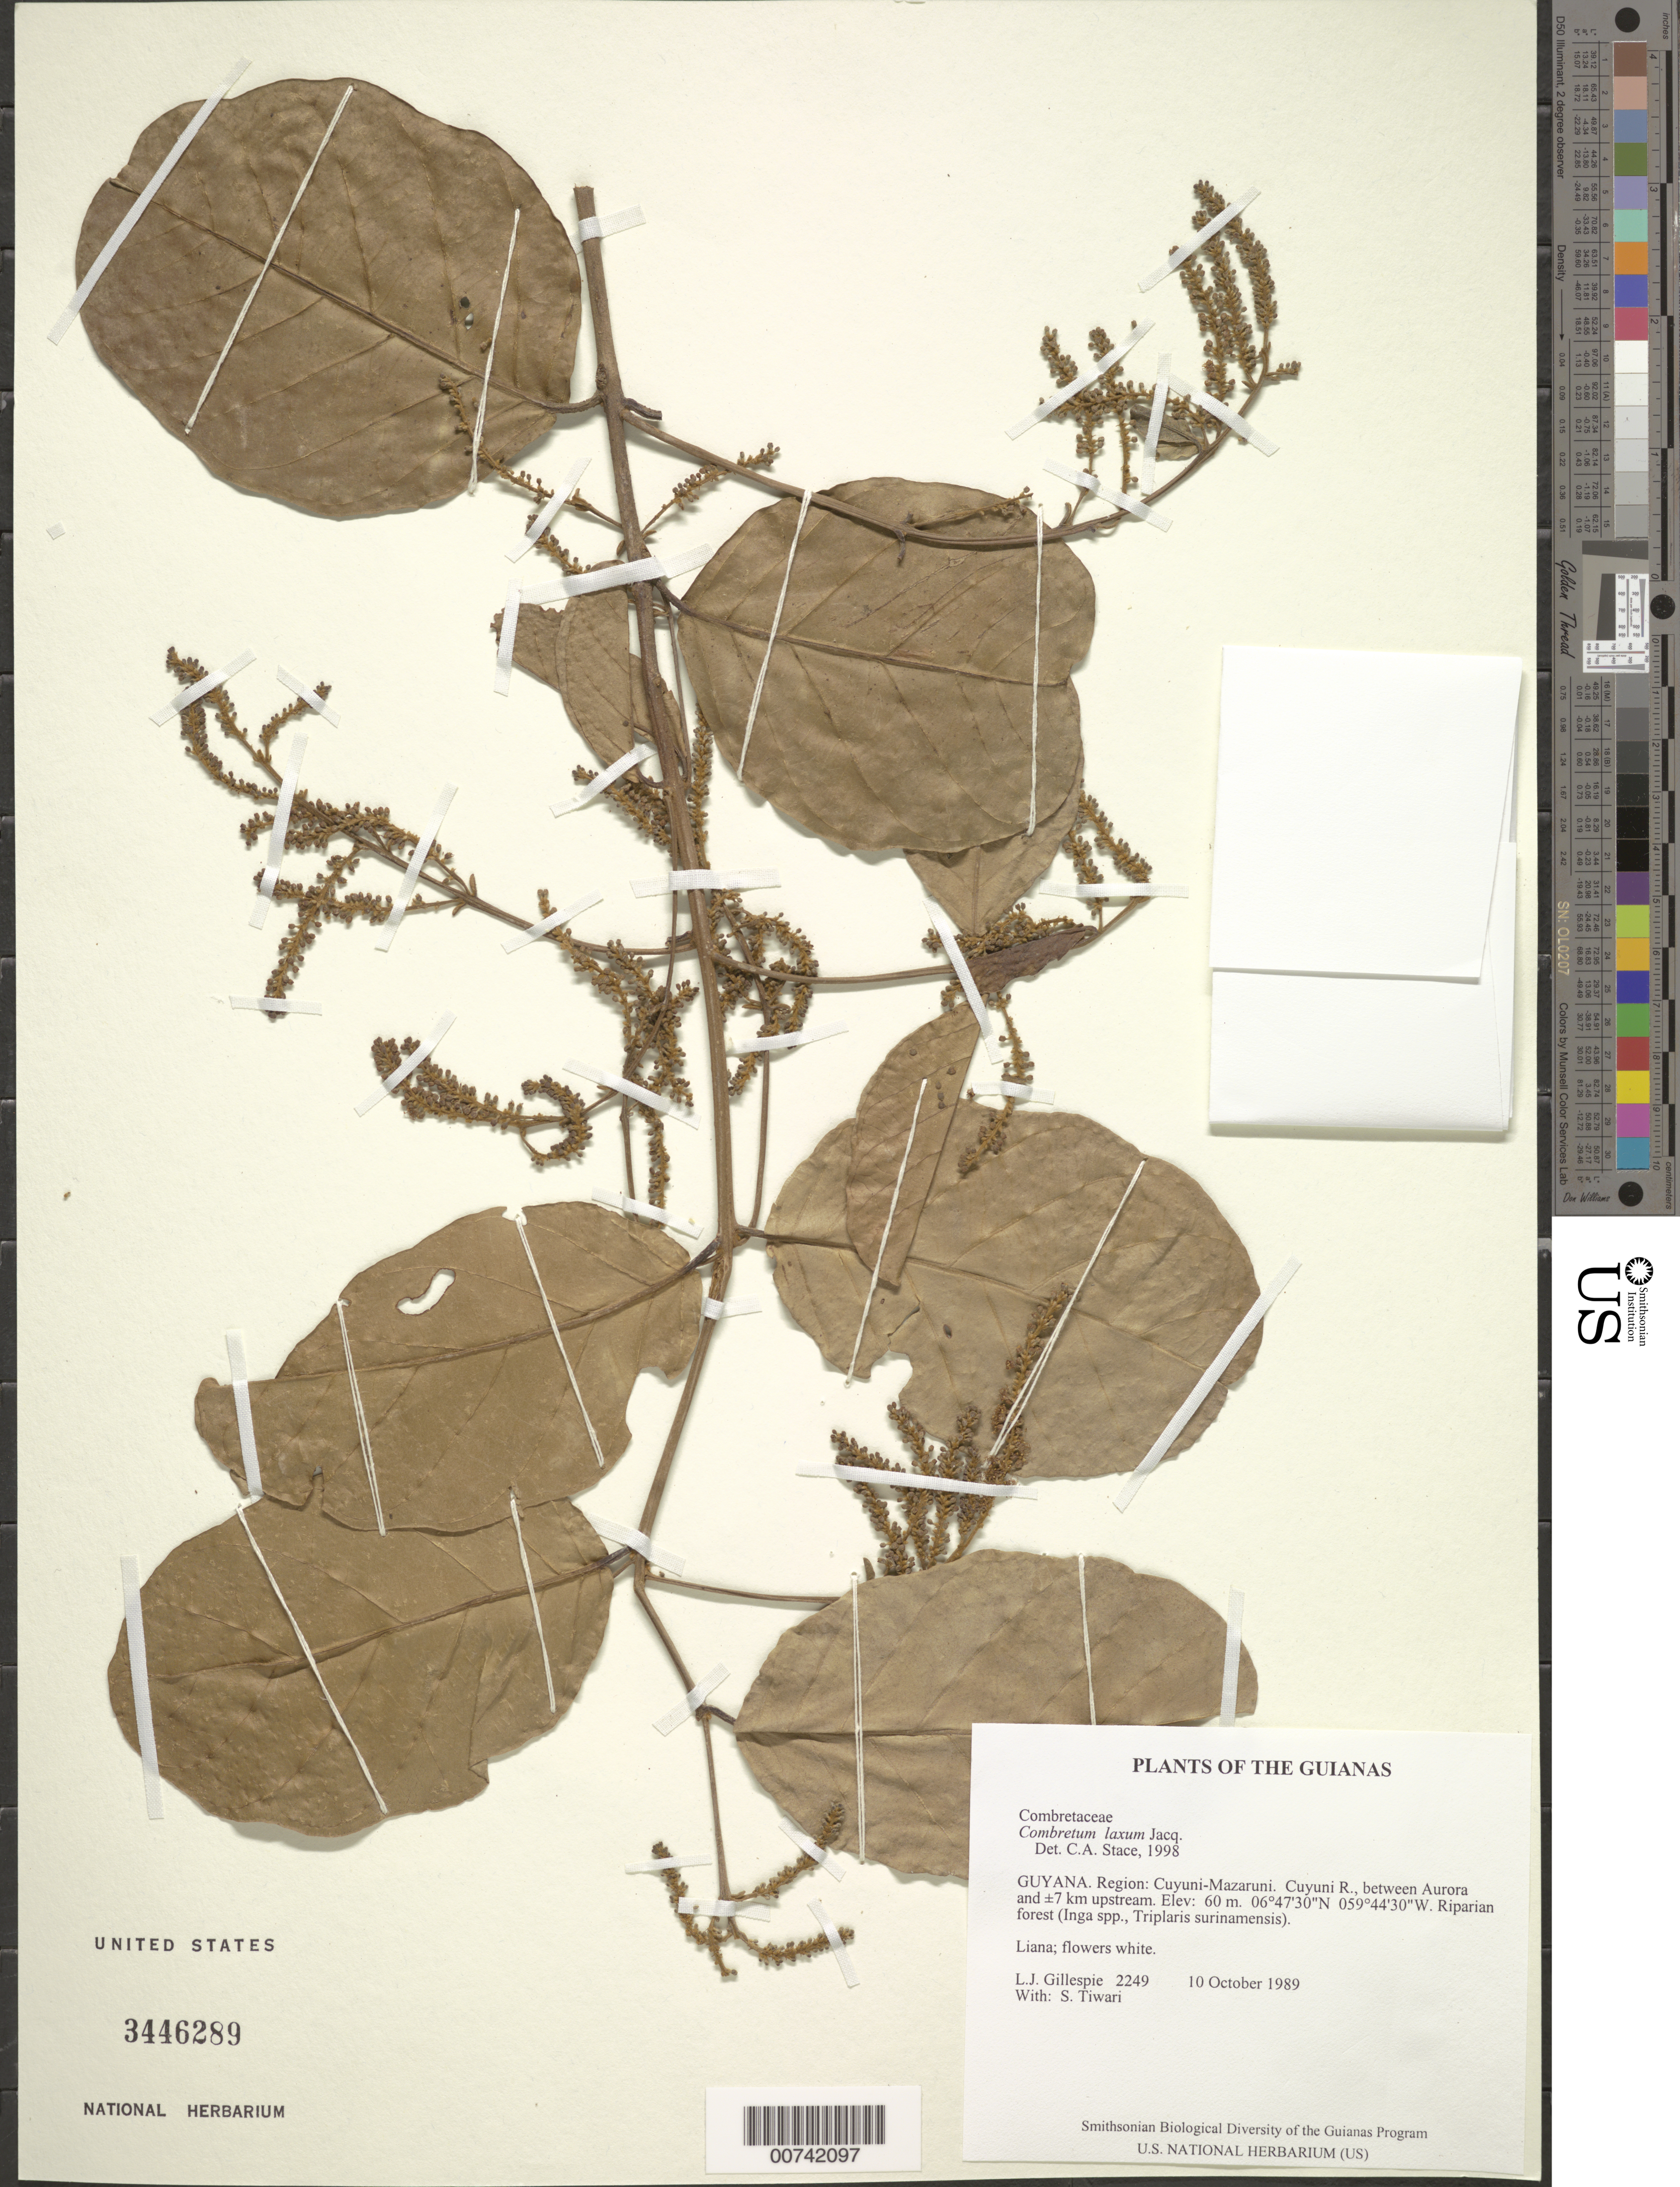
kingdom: Plantae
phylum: Tracheophyta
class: Magnoliopsida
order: Myrtales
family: Combretaceae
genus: Combretum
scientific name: Combretum laxum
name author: Jacq.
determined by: Stace, C. A.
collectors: L. J. Gillespie & S. Tiwari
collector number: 2249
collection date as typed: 10 October 1989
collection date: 1989-10-10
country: Guyana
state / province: Cuyuni-Mazaruni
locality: Cuyuni R., between Aurora and ±7 km upstream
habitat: Riparian forest (Inga spp., Triplaris surinamensis)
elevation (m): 60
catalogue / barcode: US 3446289